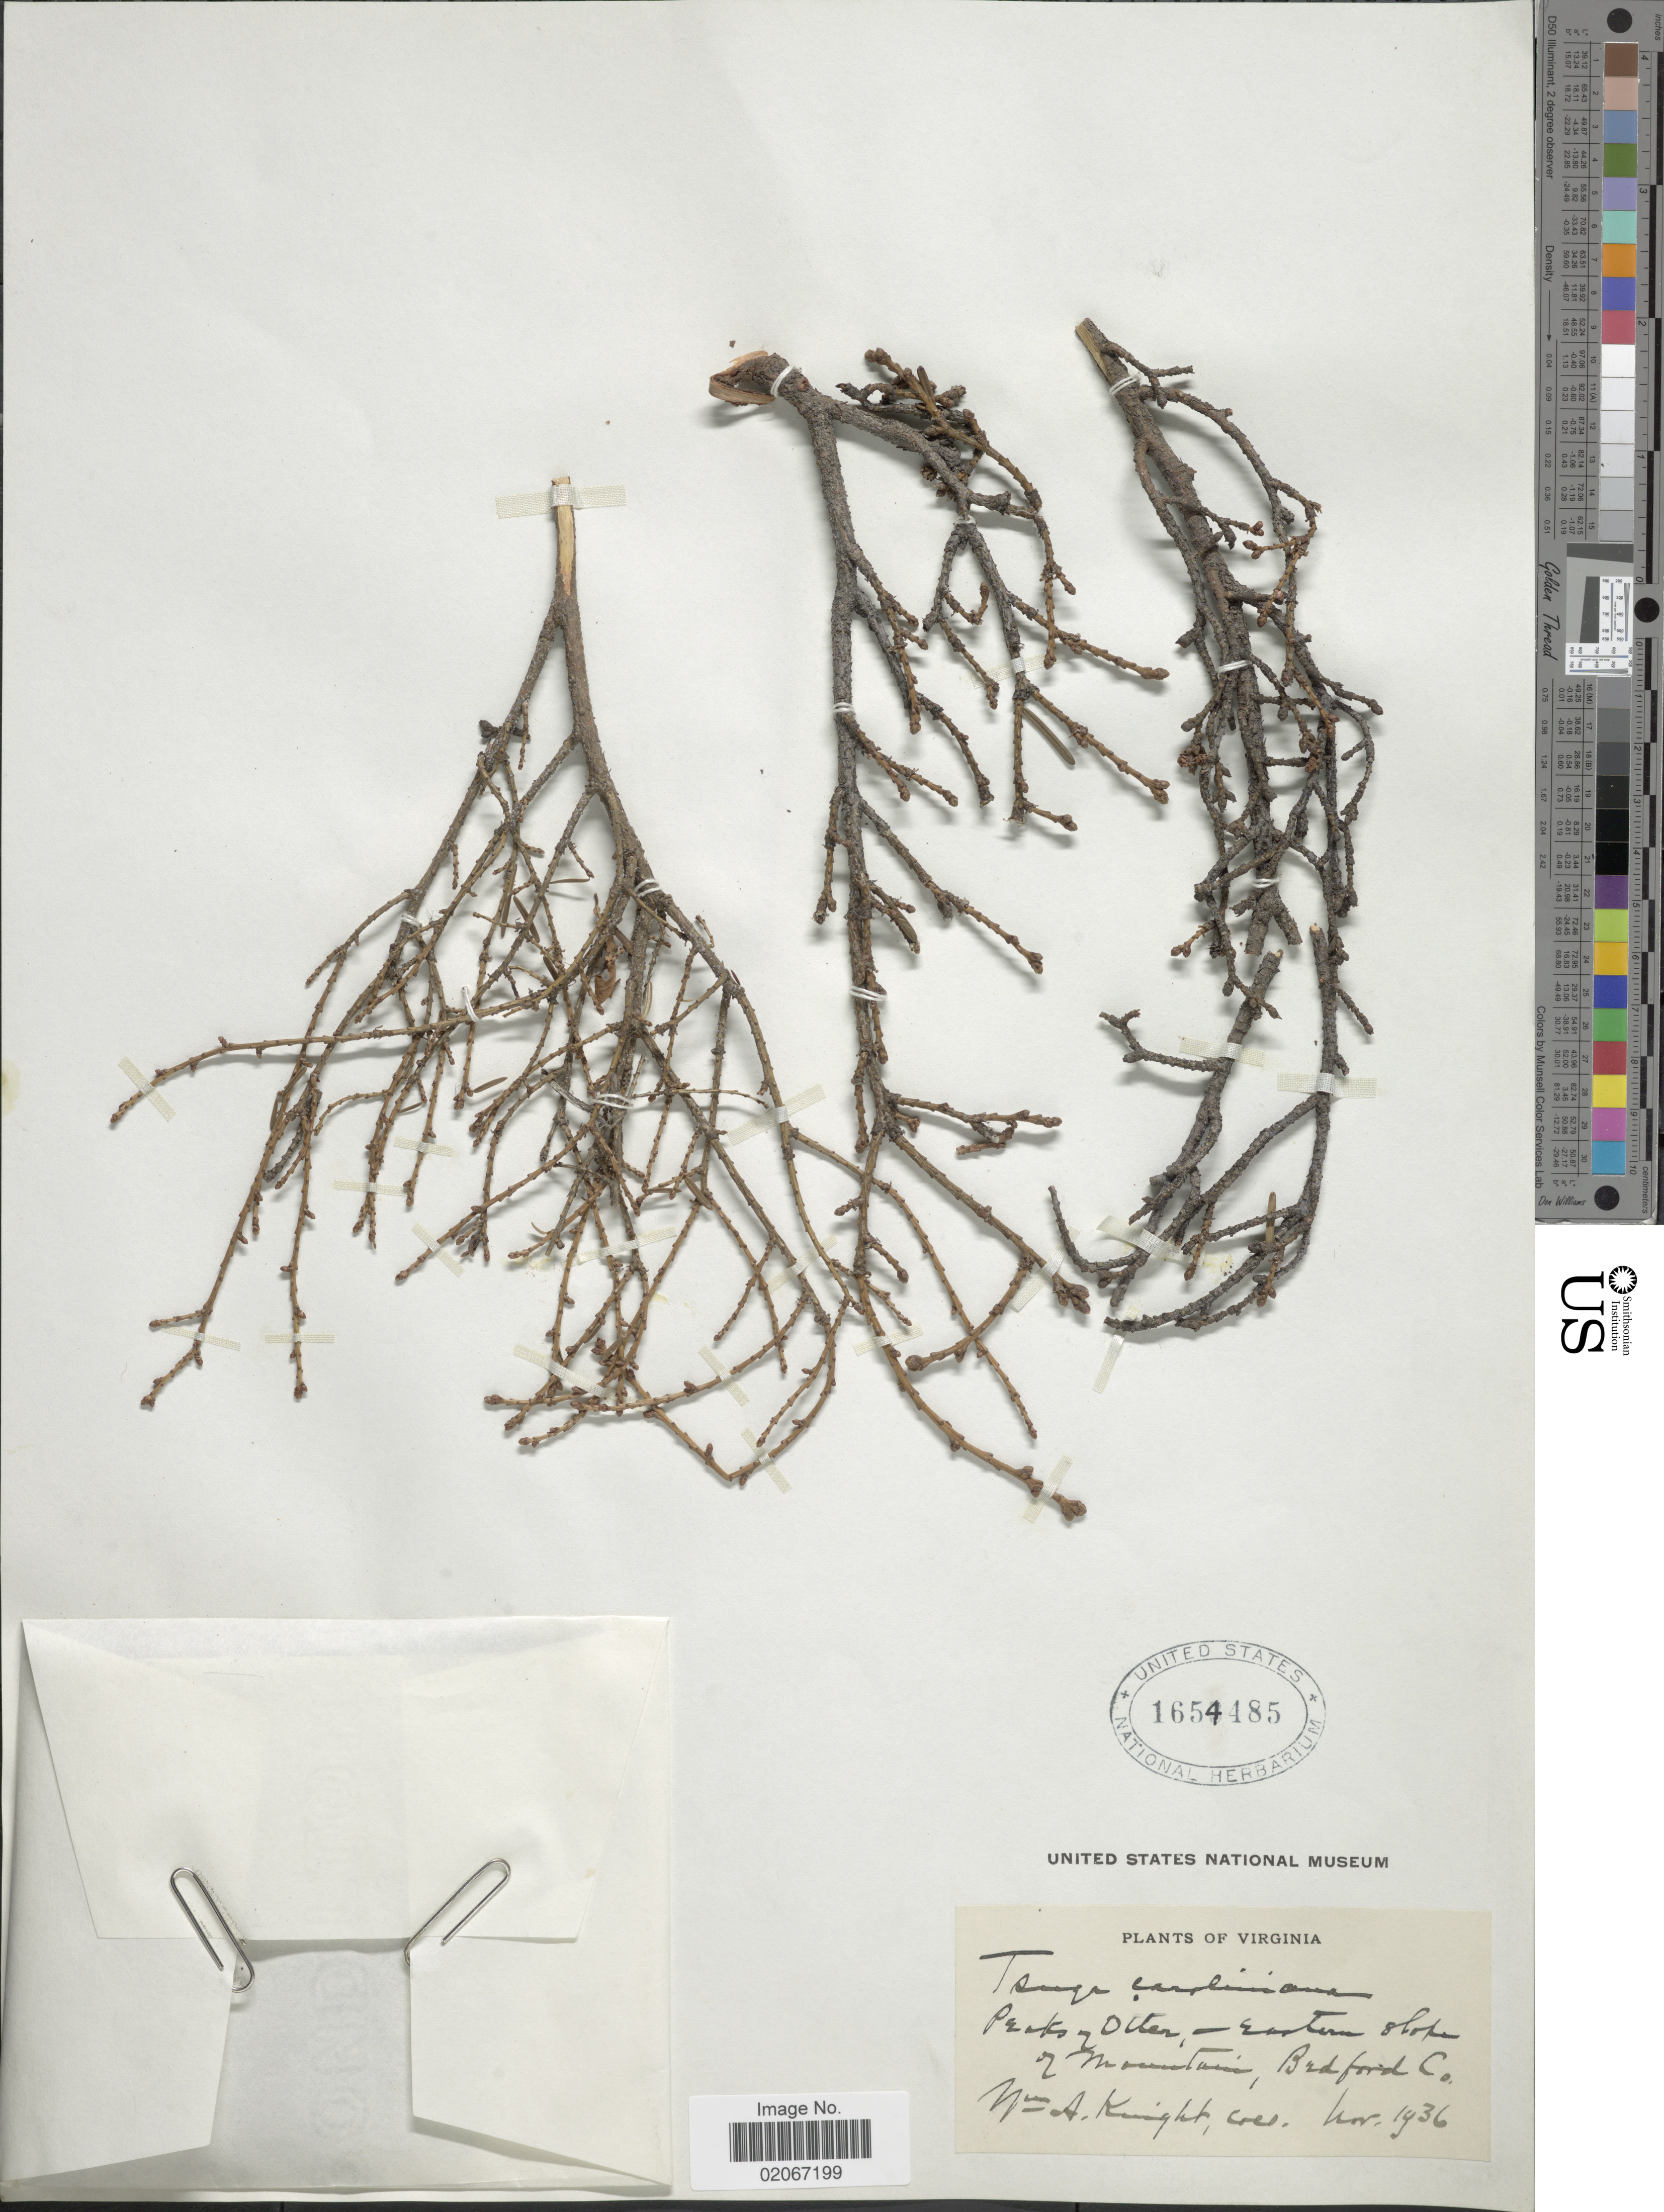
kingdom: Plantae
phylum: Tracheophyta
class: Pinopsida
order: Pinales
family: Pinaceae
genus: Tsuga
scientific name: Tsuga caroliniana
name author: Engelm.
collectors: W. Knight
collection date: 1936-11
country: United States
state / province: Virginia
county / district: Bedford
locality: Peaks of Otter,- Eastern slopes of Mountain, Bradford Co.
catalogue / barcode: US 1654485